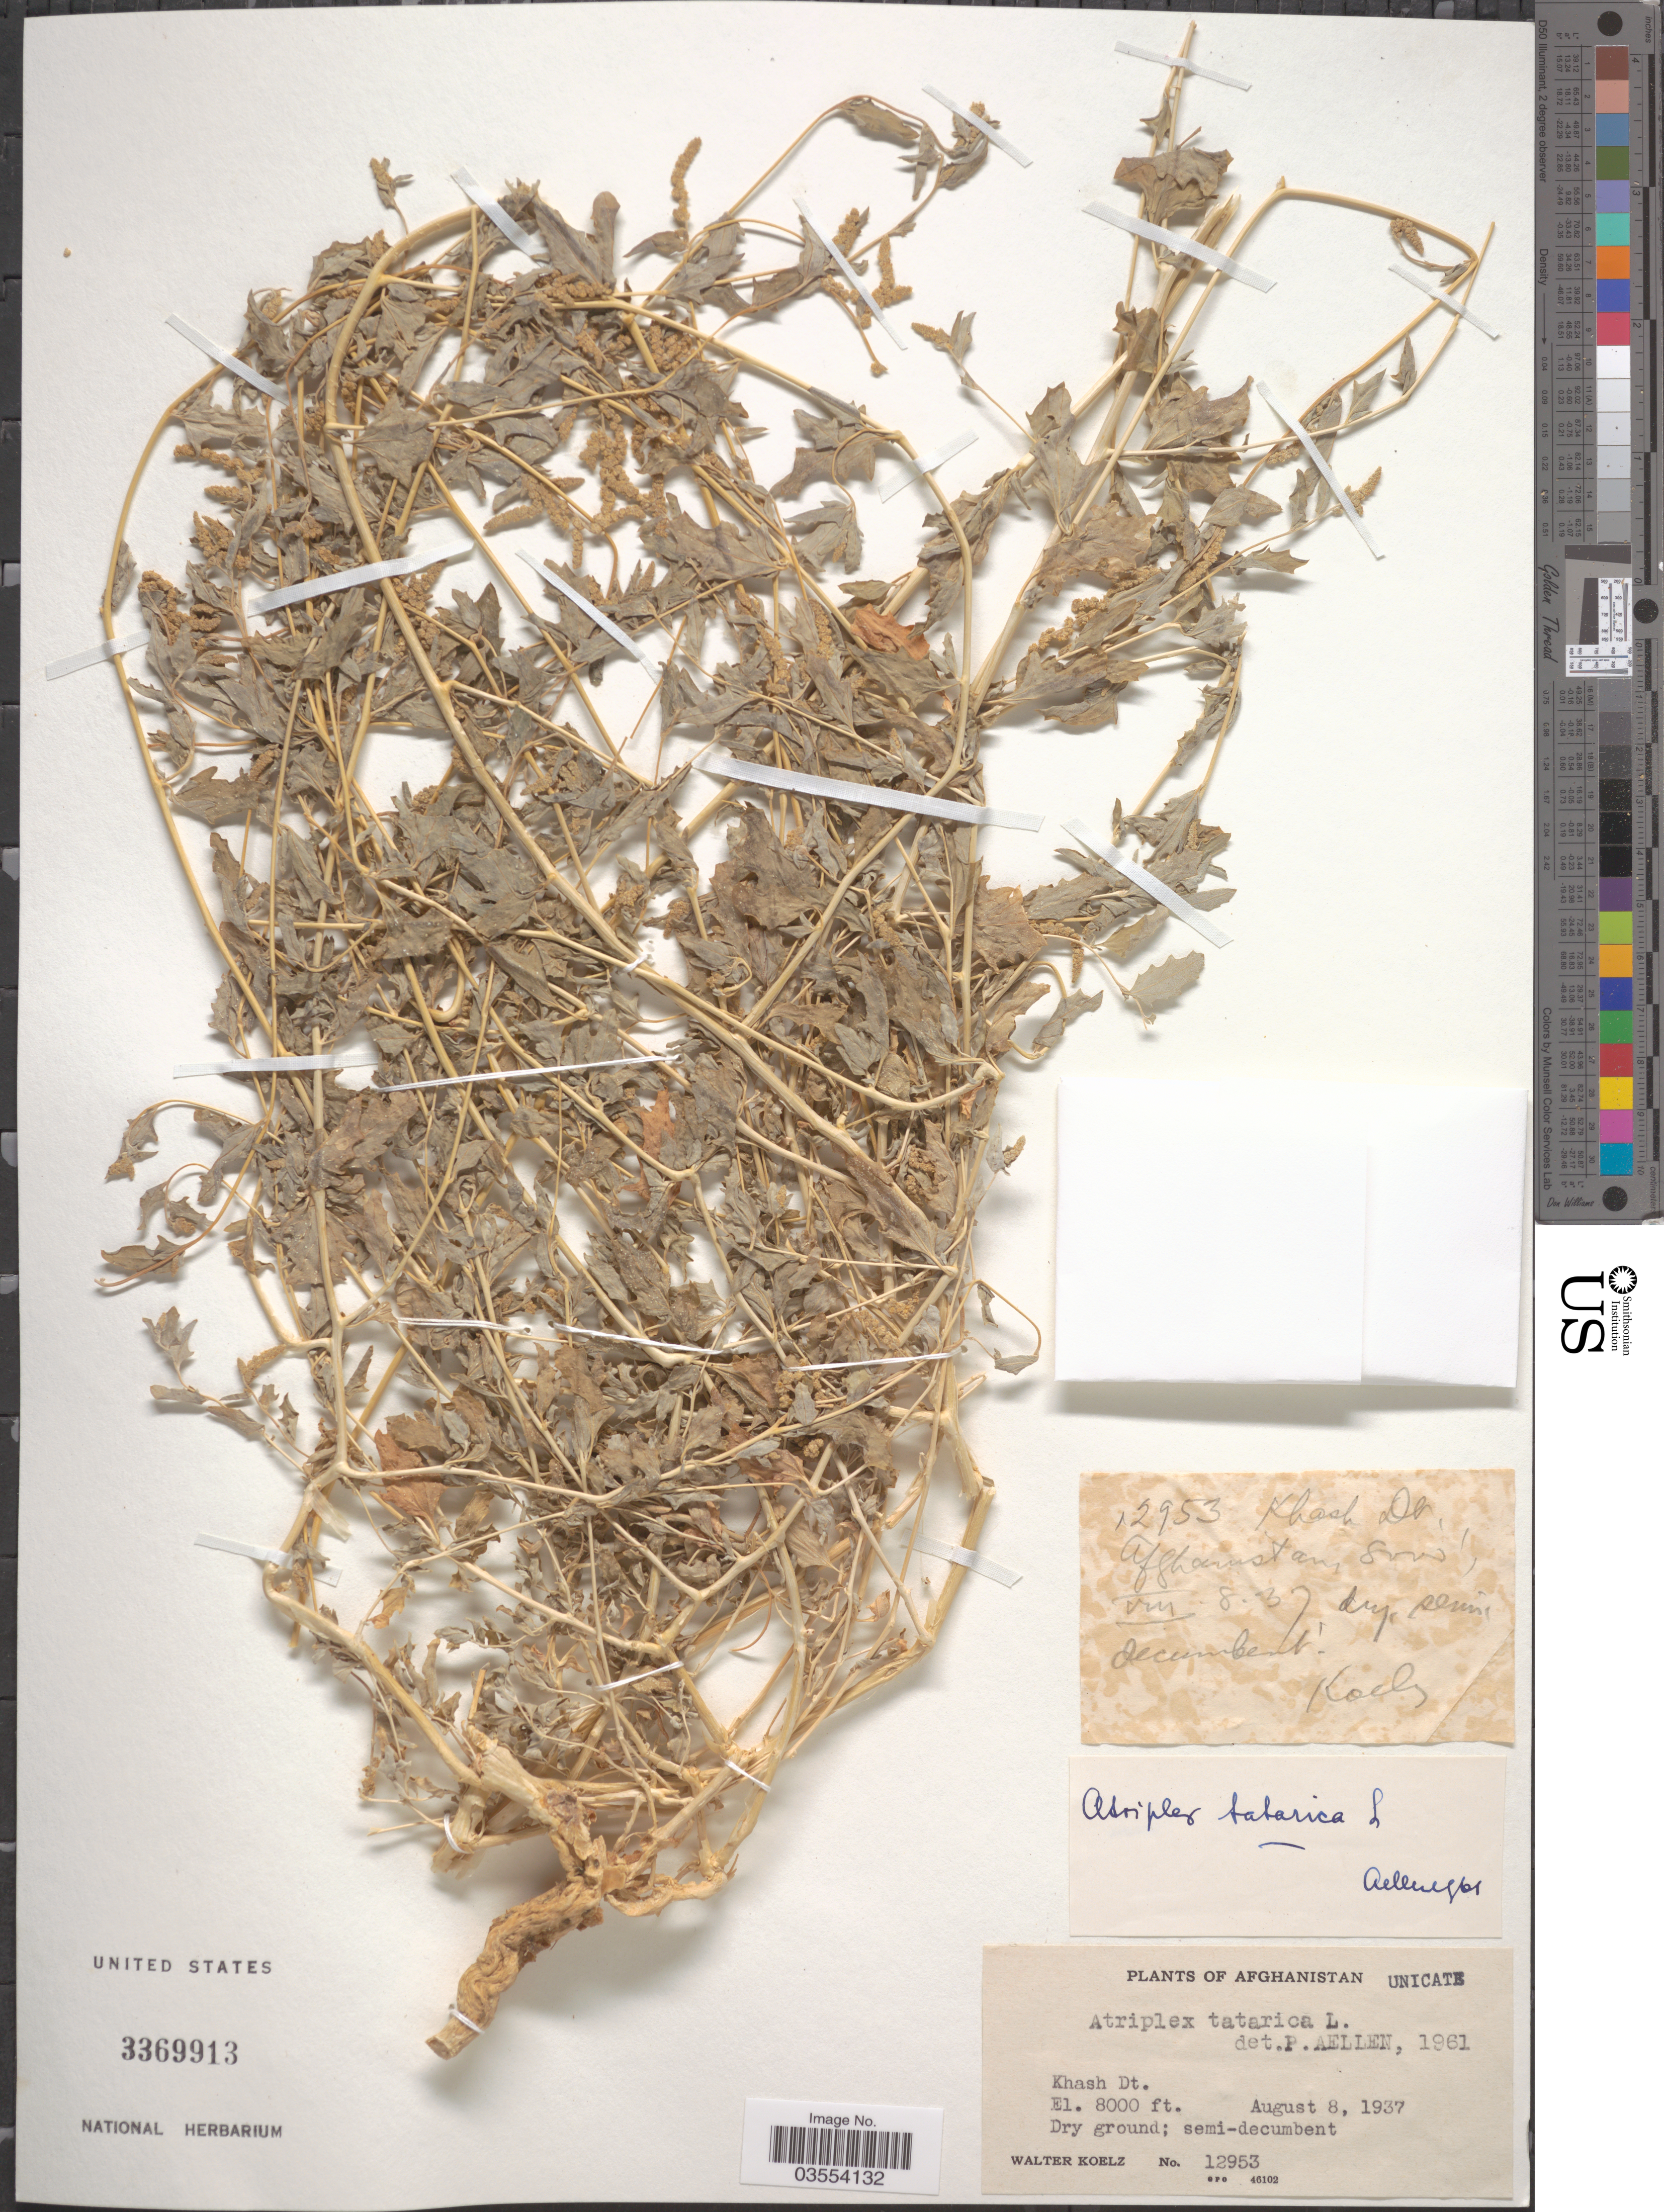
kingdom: Plantae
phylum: Tracheophyta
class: Magnoliopsida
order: Caryophyllales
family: Amaranthaceae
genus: Atriplex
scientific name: Atriplex tatarica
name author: L.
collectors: W. N. Koelz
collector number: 12953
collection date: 1937-08-08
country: Afghanistan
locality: Khash Dt.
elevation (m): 2438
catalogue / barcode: US 3369913